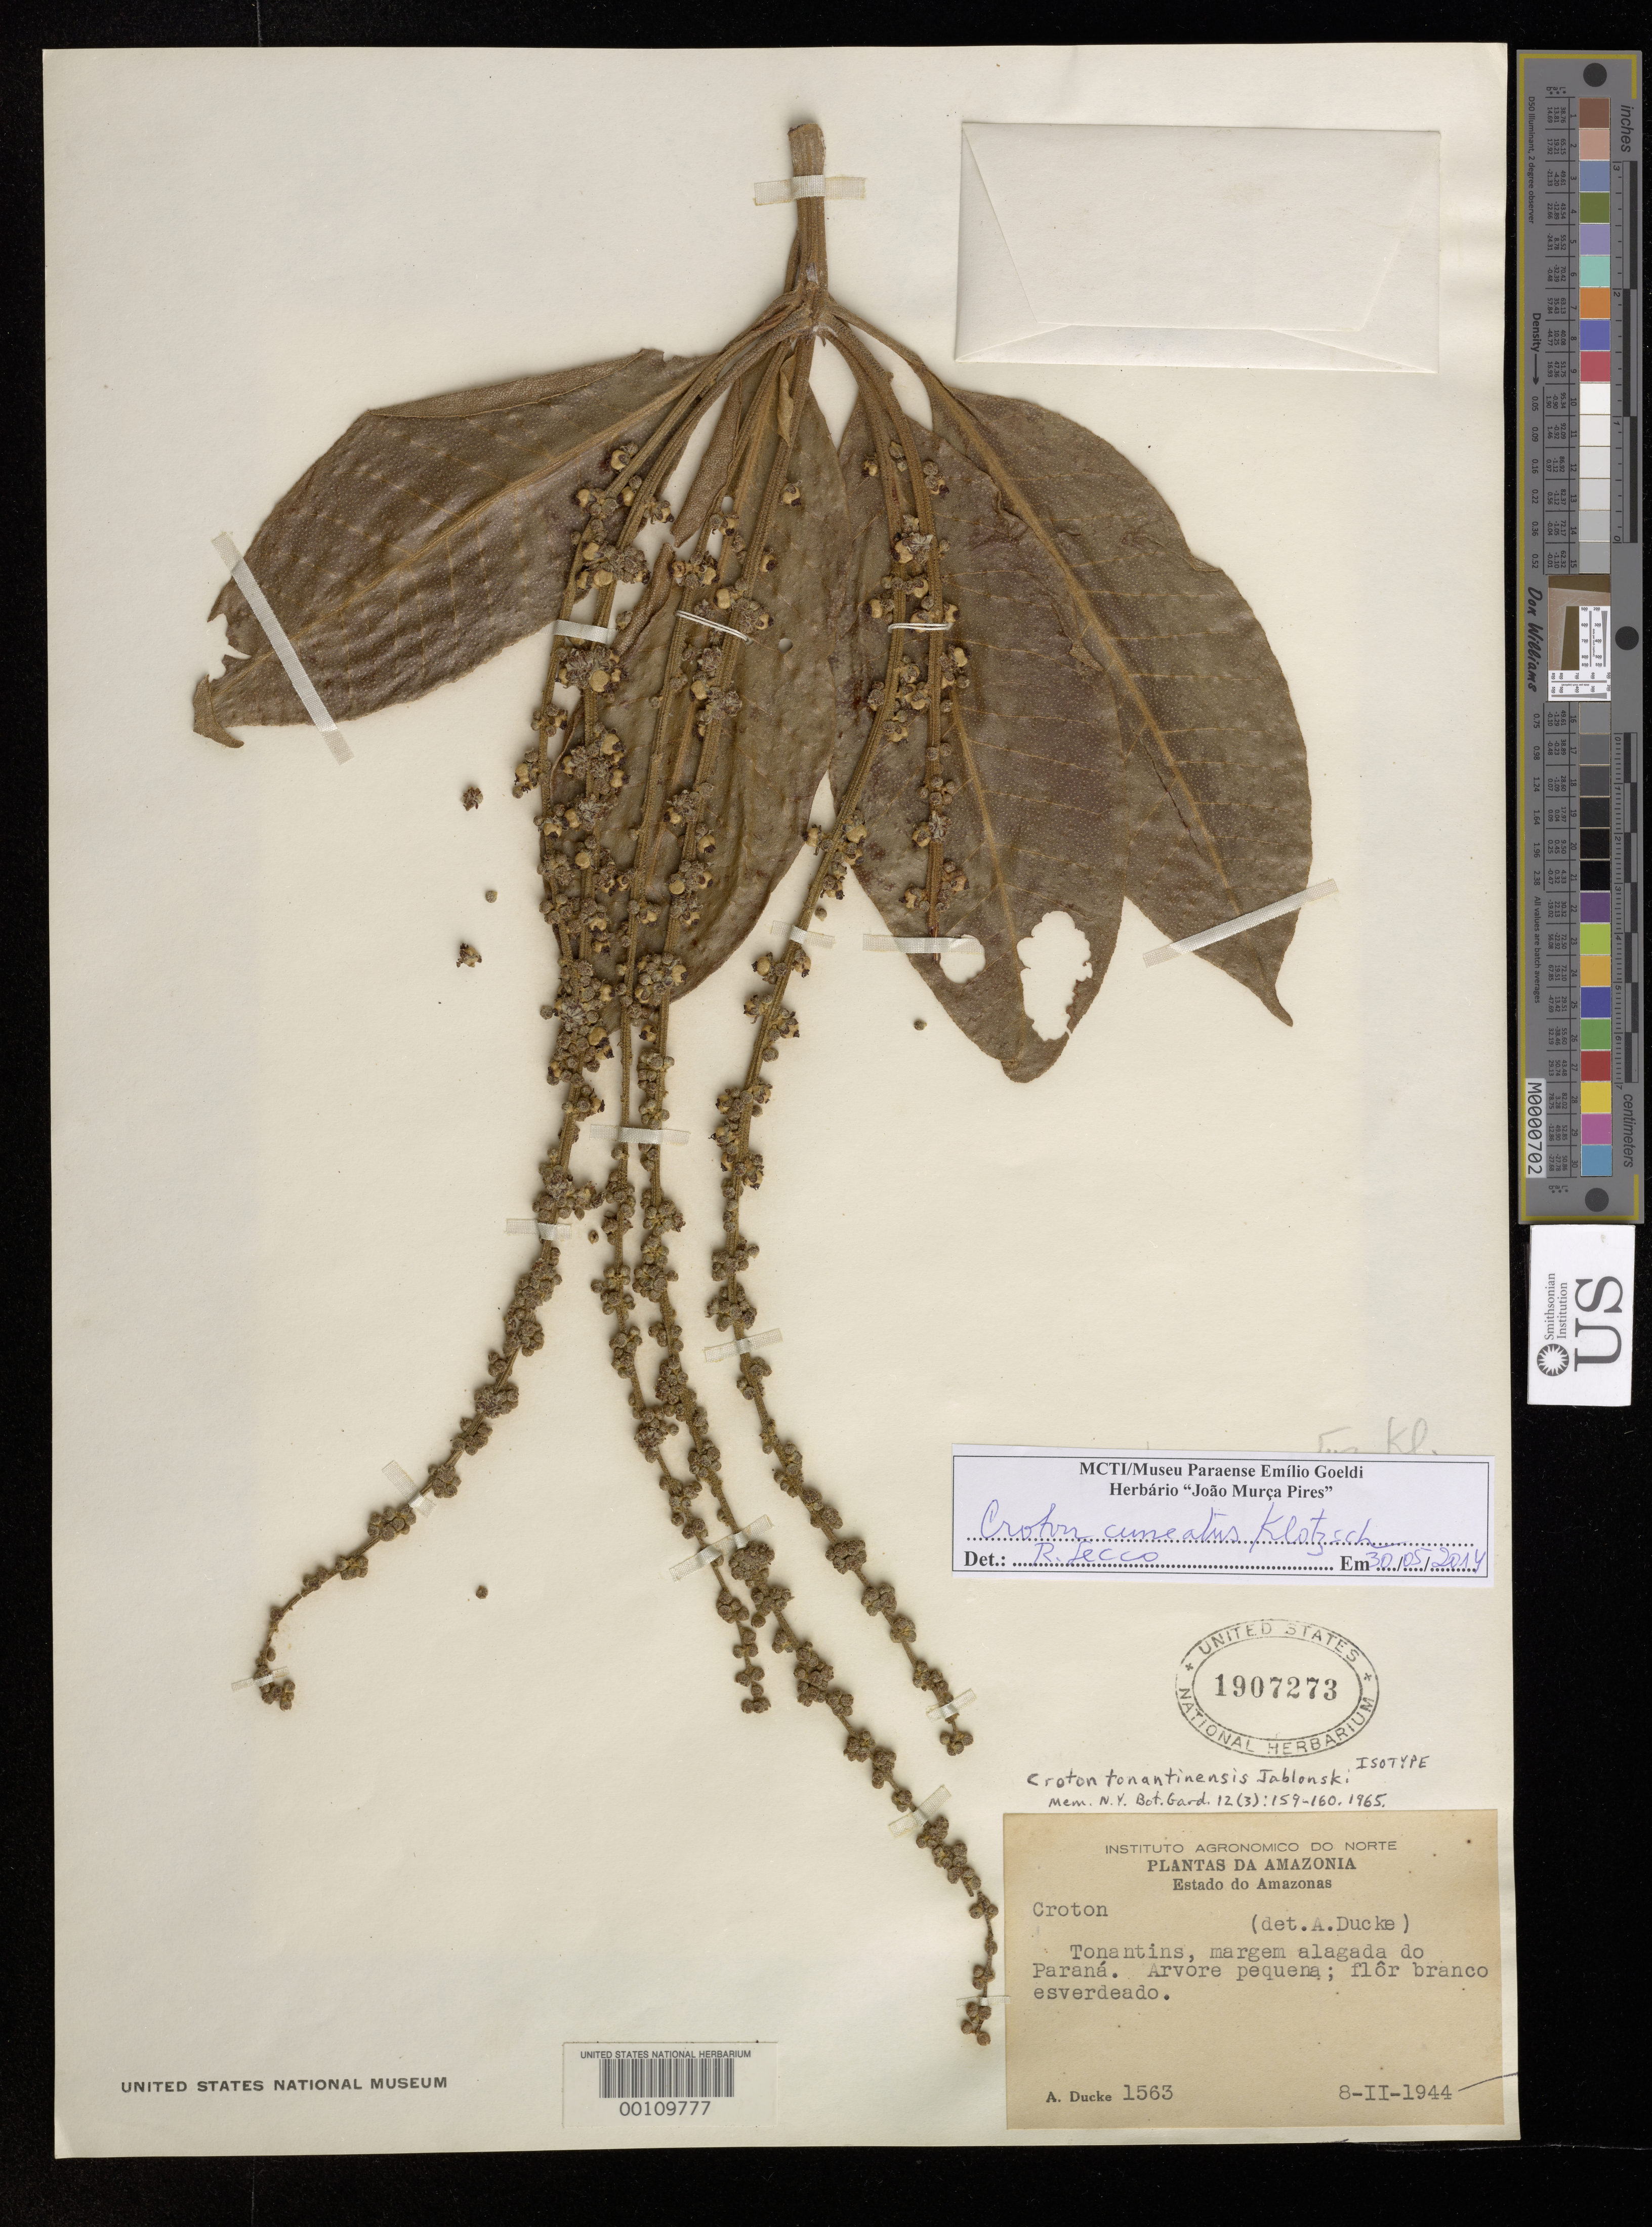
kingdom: Plantae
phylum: Tracheophyta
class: Magnoliopsida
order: Malpighiales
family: Euphorbiaceae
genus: Croton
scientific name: Croton tonantinensis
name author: Jabl.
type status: Isotype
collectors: A. Ducke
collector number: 1563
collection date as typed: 08 Feb 1944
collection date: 1944-02-08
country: Brazil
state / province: Amazonas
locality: Tonantins, Parana.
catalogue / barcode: US 1907273